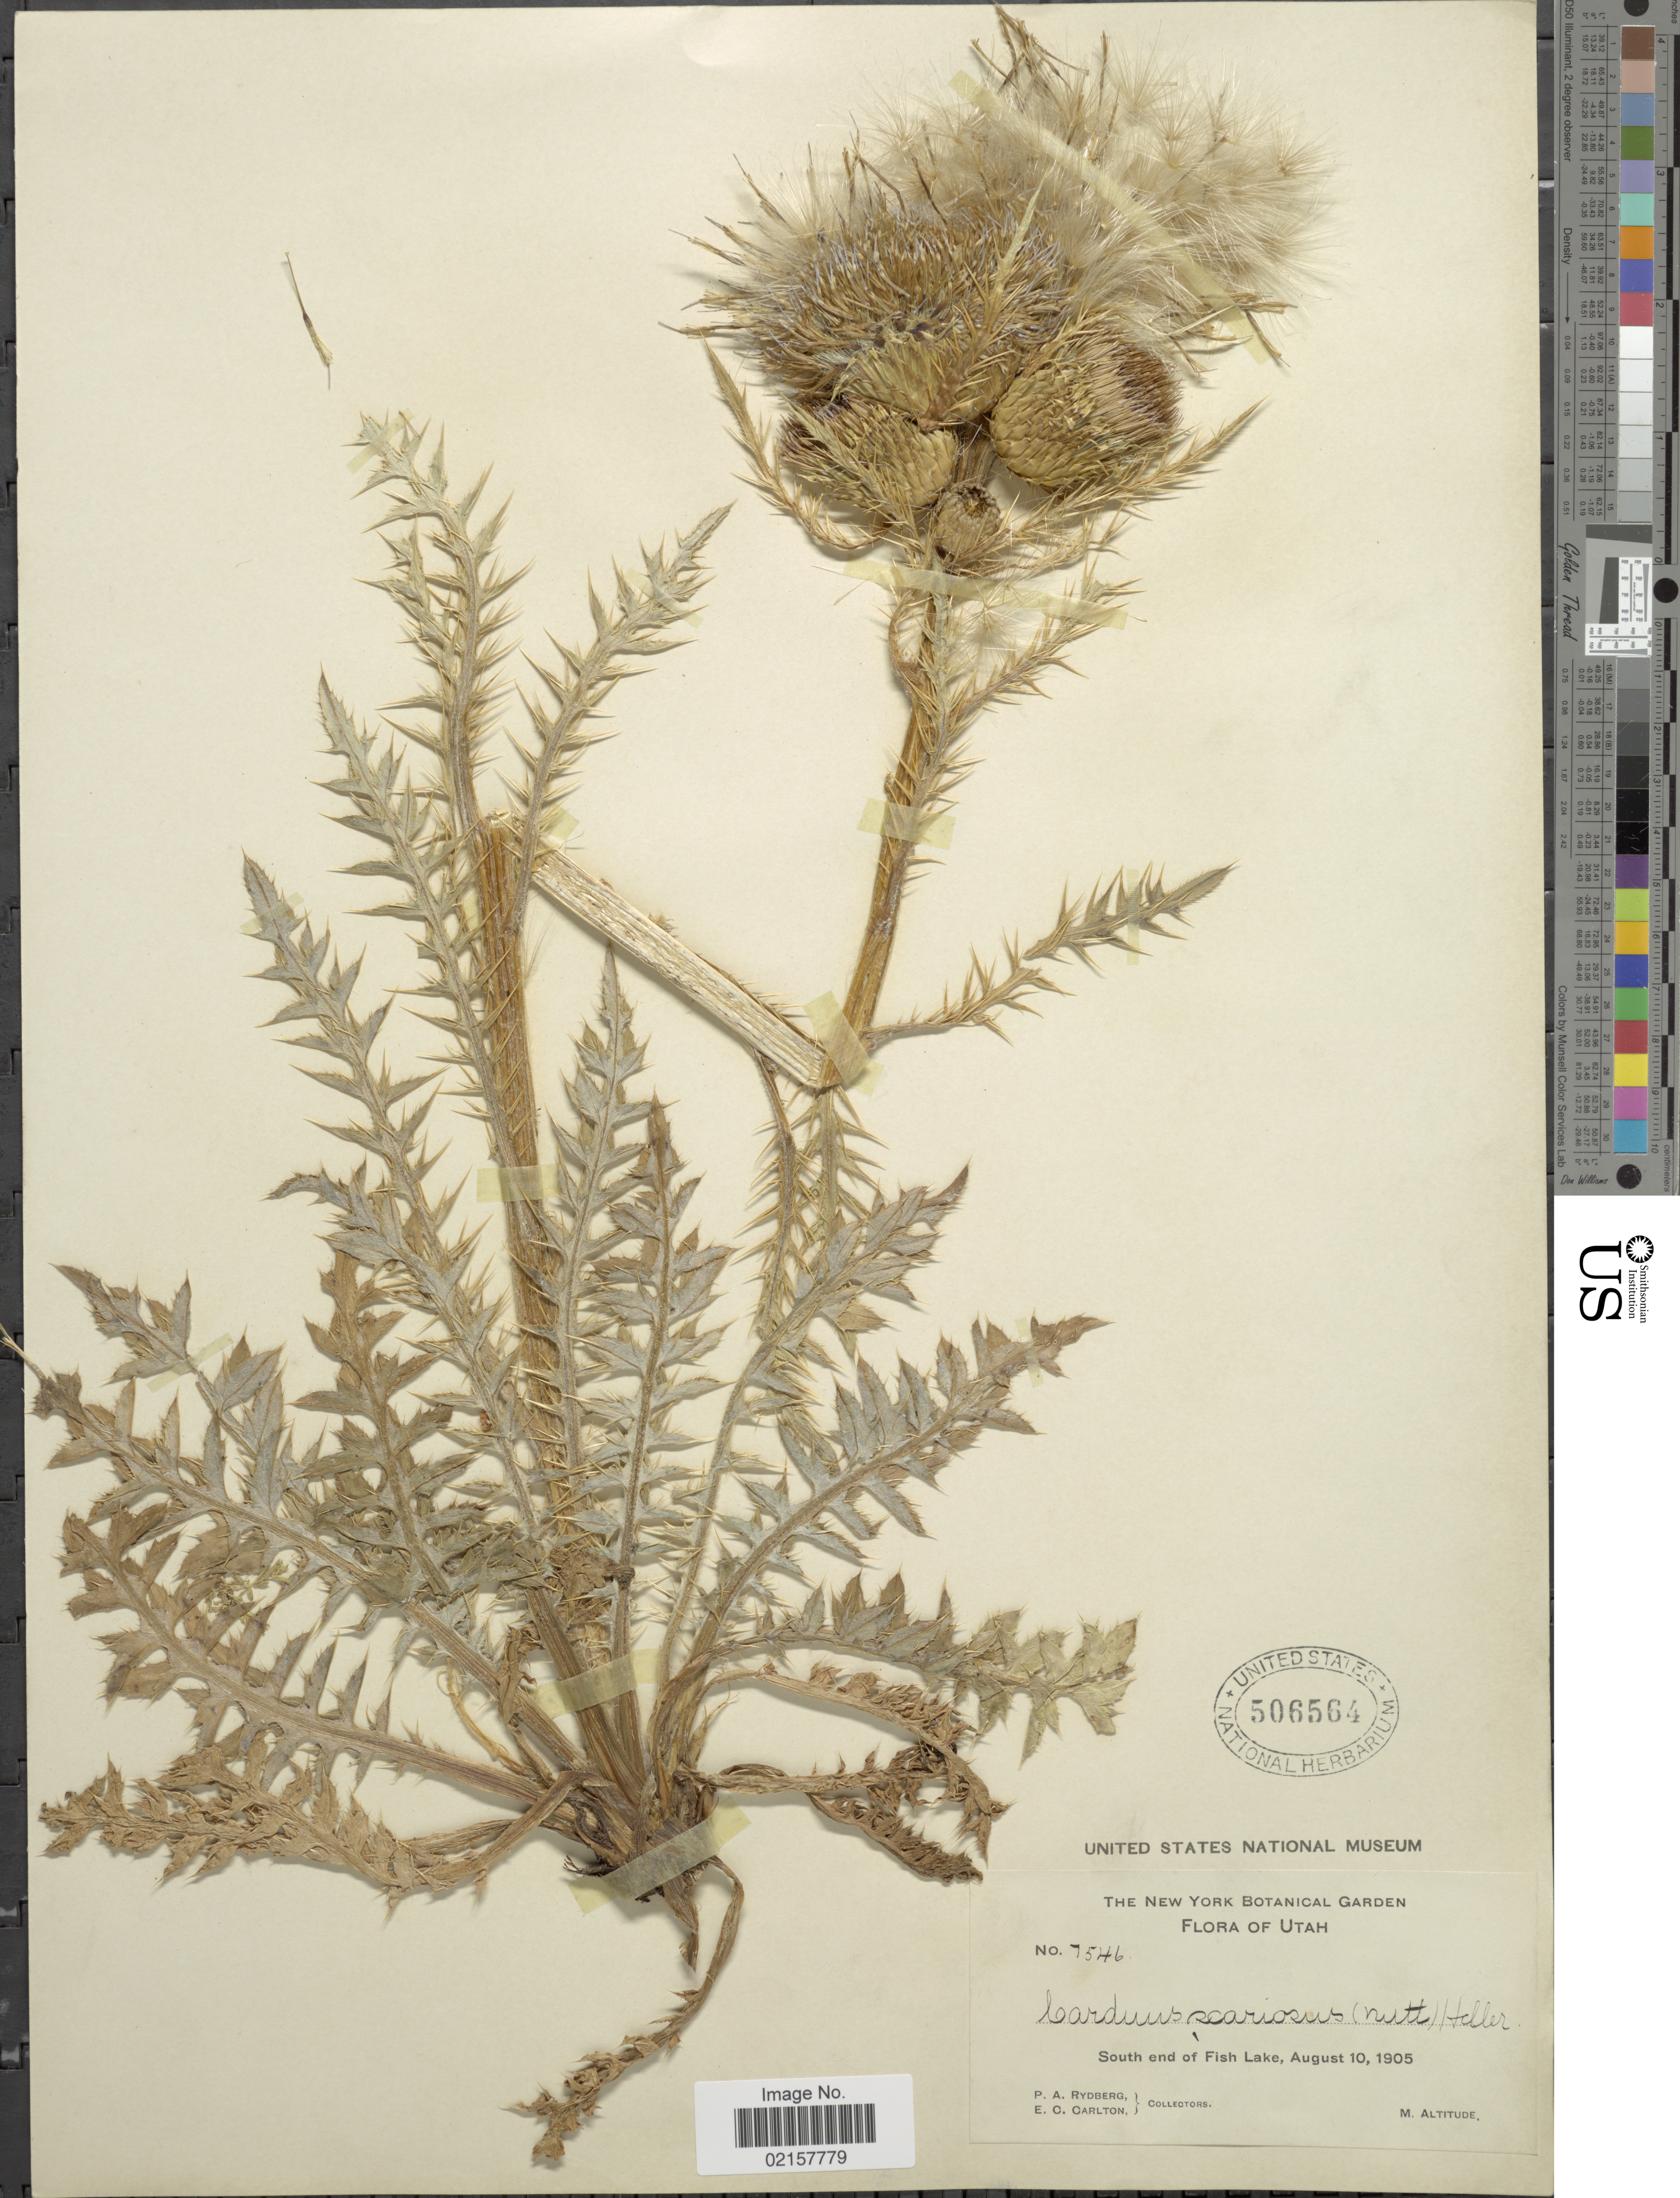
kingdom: Plantae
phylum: Tracheophyta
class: Magnoliopsida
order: Asterales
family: Asteraceae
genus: Cirsium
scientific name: Cirsium scariosum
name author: Nutt.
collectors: P. A. Rydberg & E. Carlton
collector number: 7546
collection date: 1905-08-10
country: United States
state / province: Utah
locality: South end of Fish Lake.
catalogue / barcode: US 506564